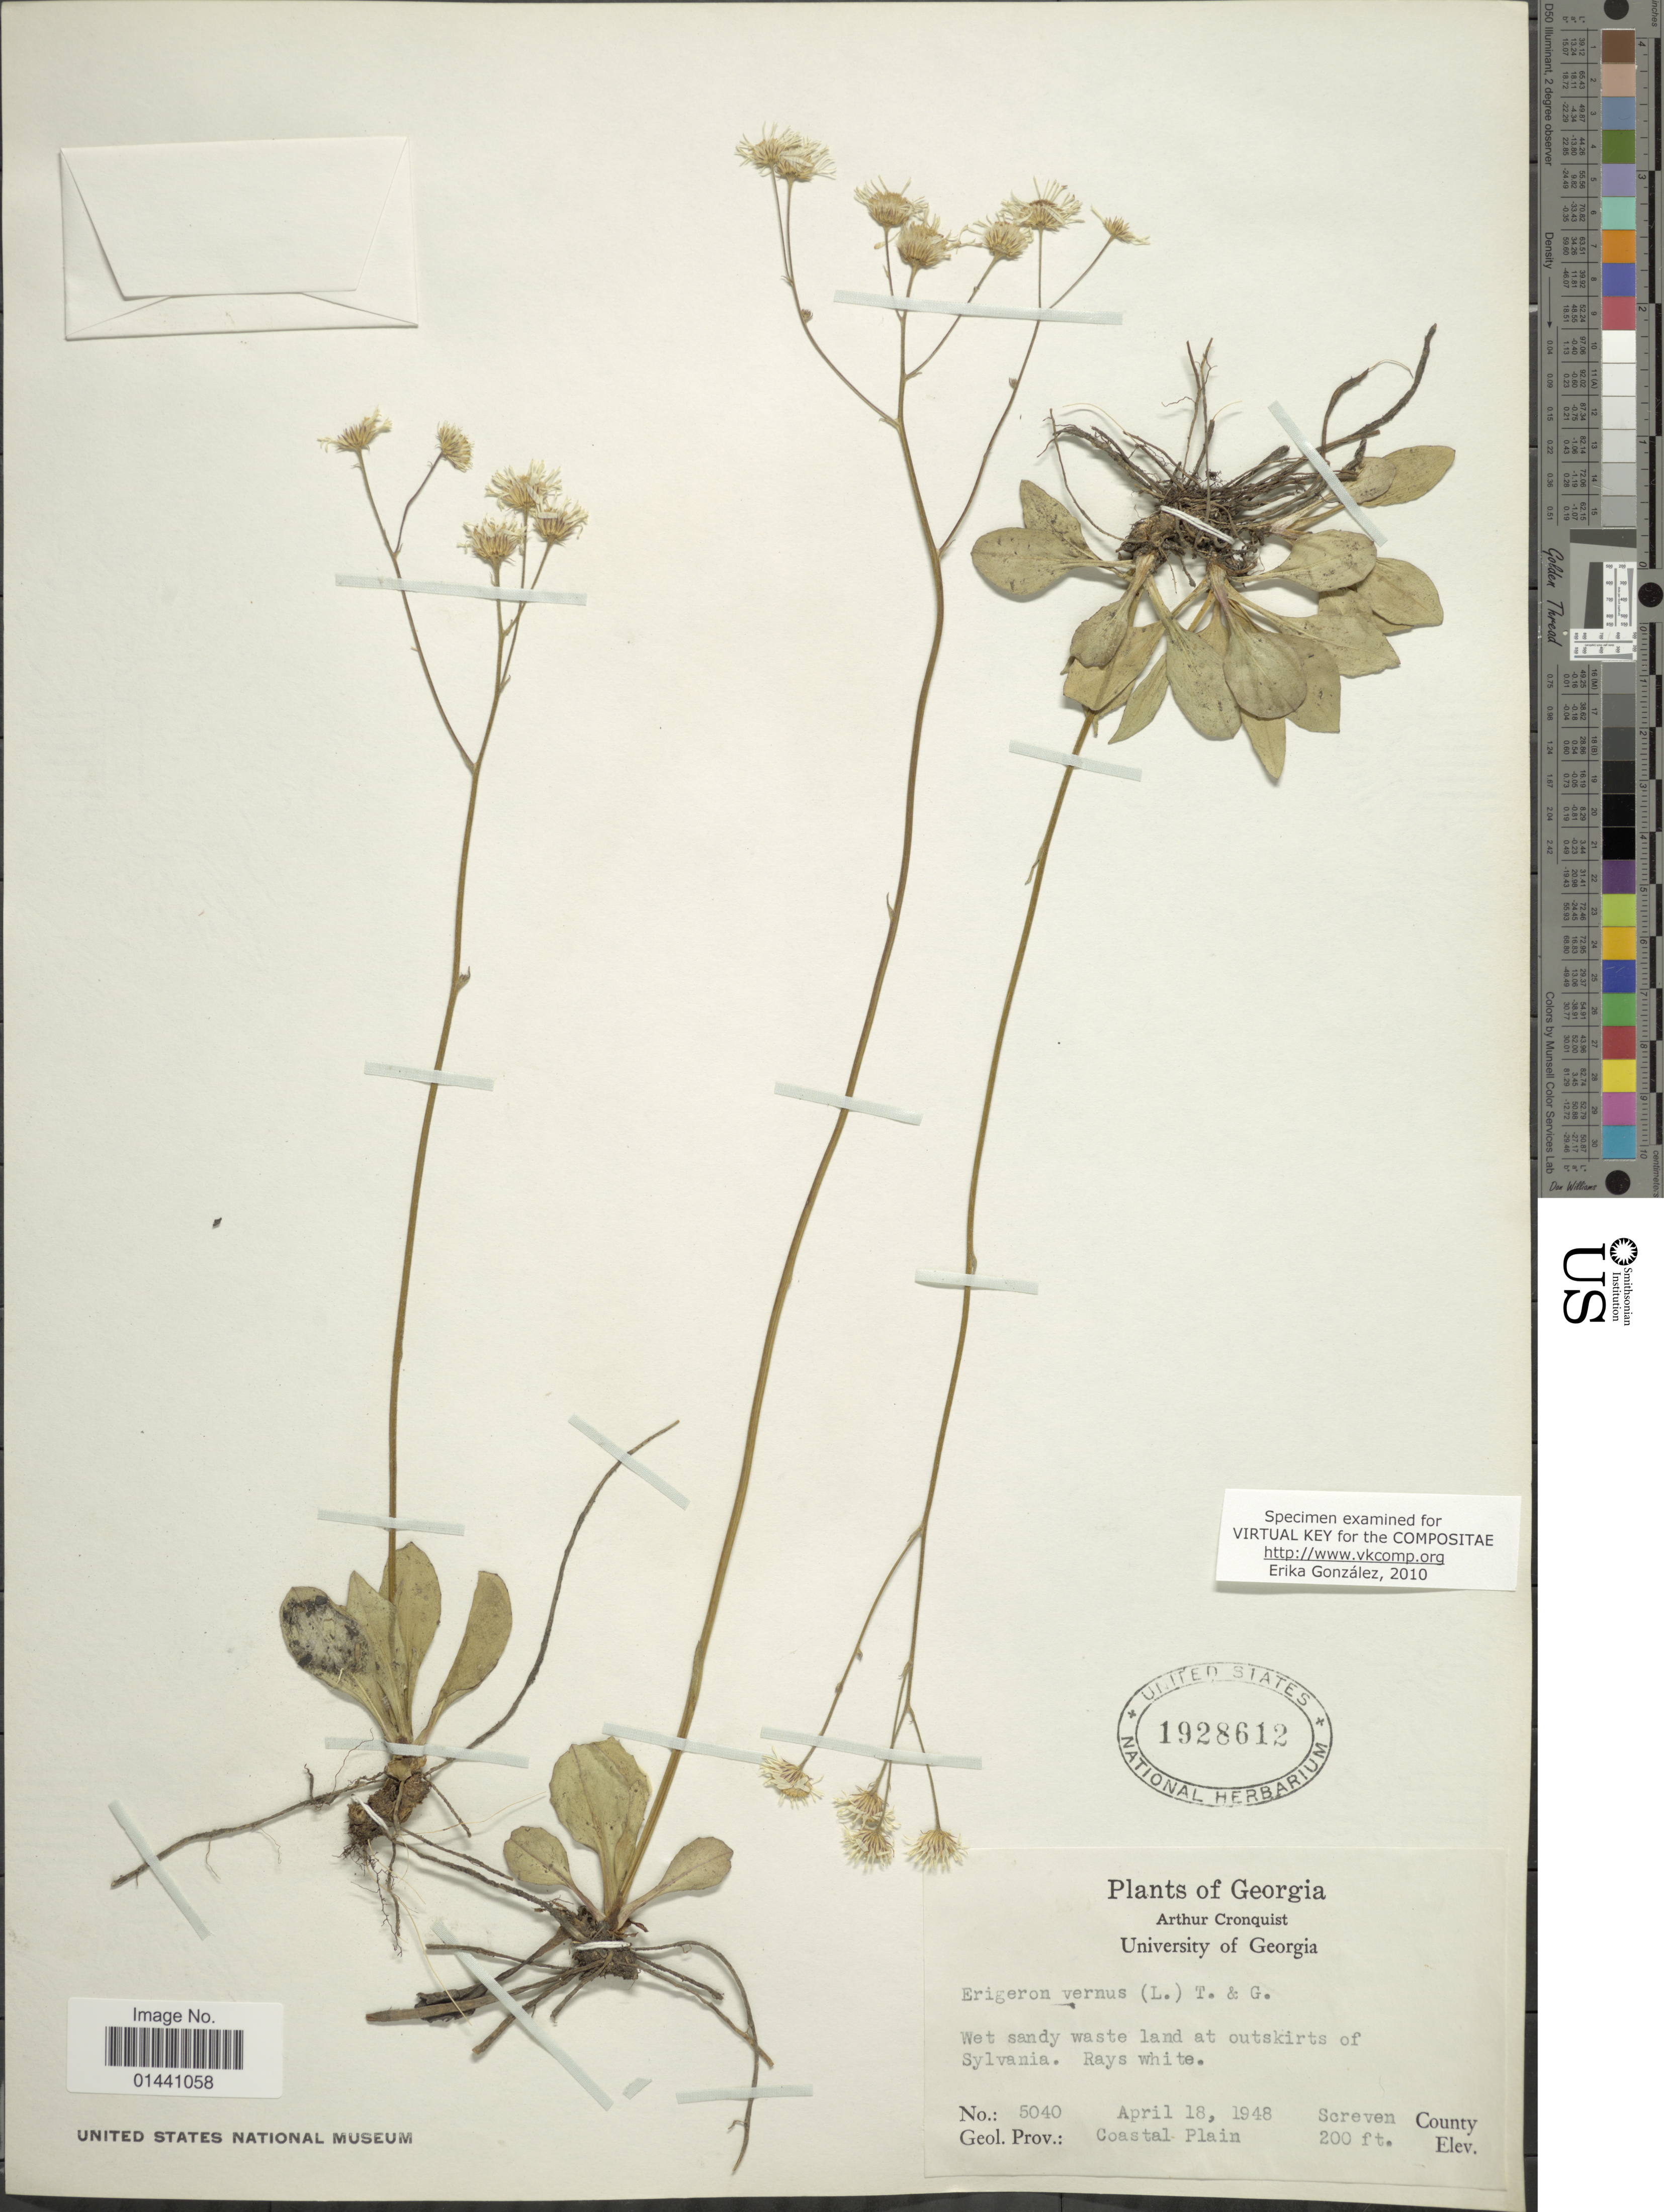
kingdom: Plantae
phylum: Tracheophyta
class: Magnoliopsida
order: Asterales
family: Asteraceae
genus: Erigeron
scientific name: Erigeron vernus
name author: (L.) Torr. & A. Gray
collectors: A. J. Cronquist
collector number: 5040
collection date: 1948-04-18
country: United States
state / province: Georgia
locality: Wet sandy waste land at outskirts of Sylvania, Screven County, Coastal Plain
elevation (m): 61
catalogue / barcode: US 1928612